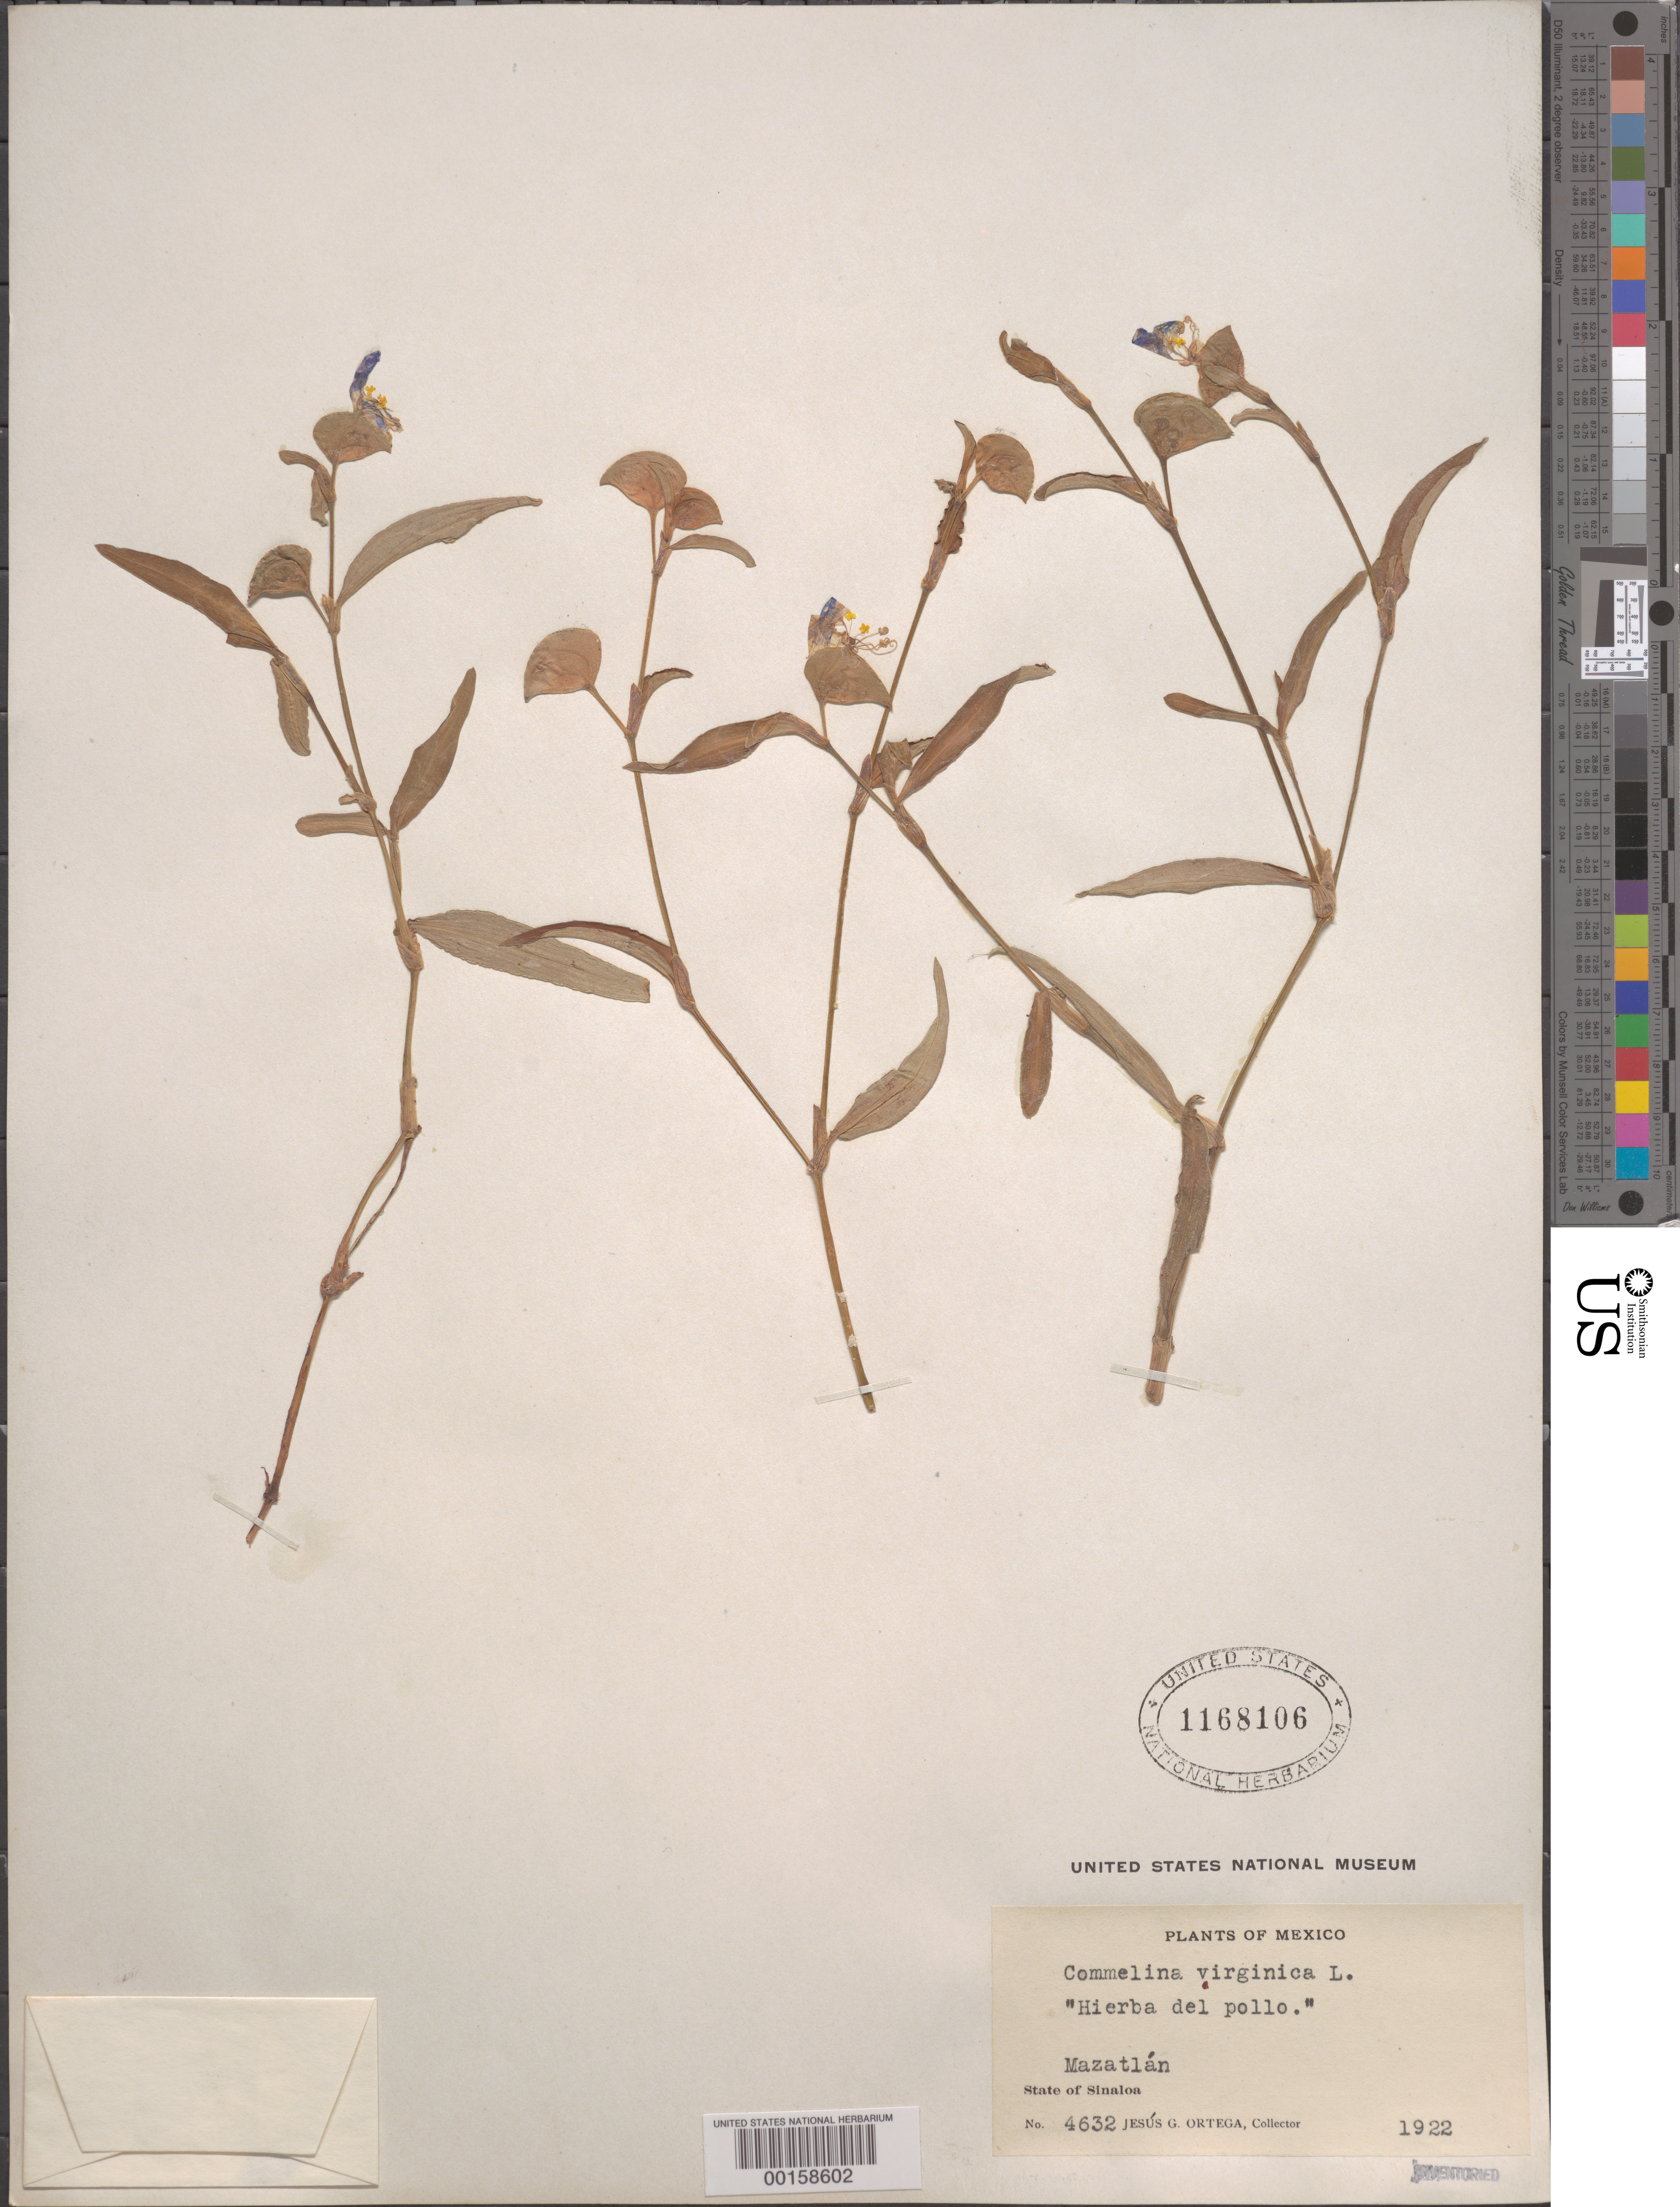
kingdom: Plantae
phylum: Tracheophyta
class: Liliopsida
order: Commelinales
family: Commelinaceae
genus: Commelina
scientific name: Commelina erecta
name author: L.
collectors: J. Ortega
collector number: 4632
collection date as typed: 1922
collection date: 1922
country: Mexico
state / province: Sinaloa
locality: Mazatlan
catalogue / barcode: US 1168106